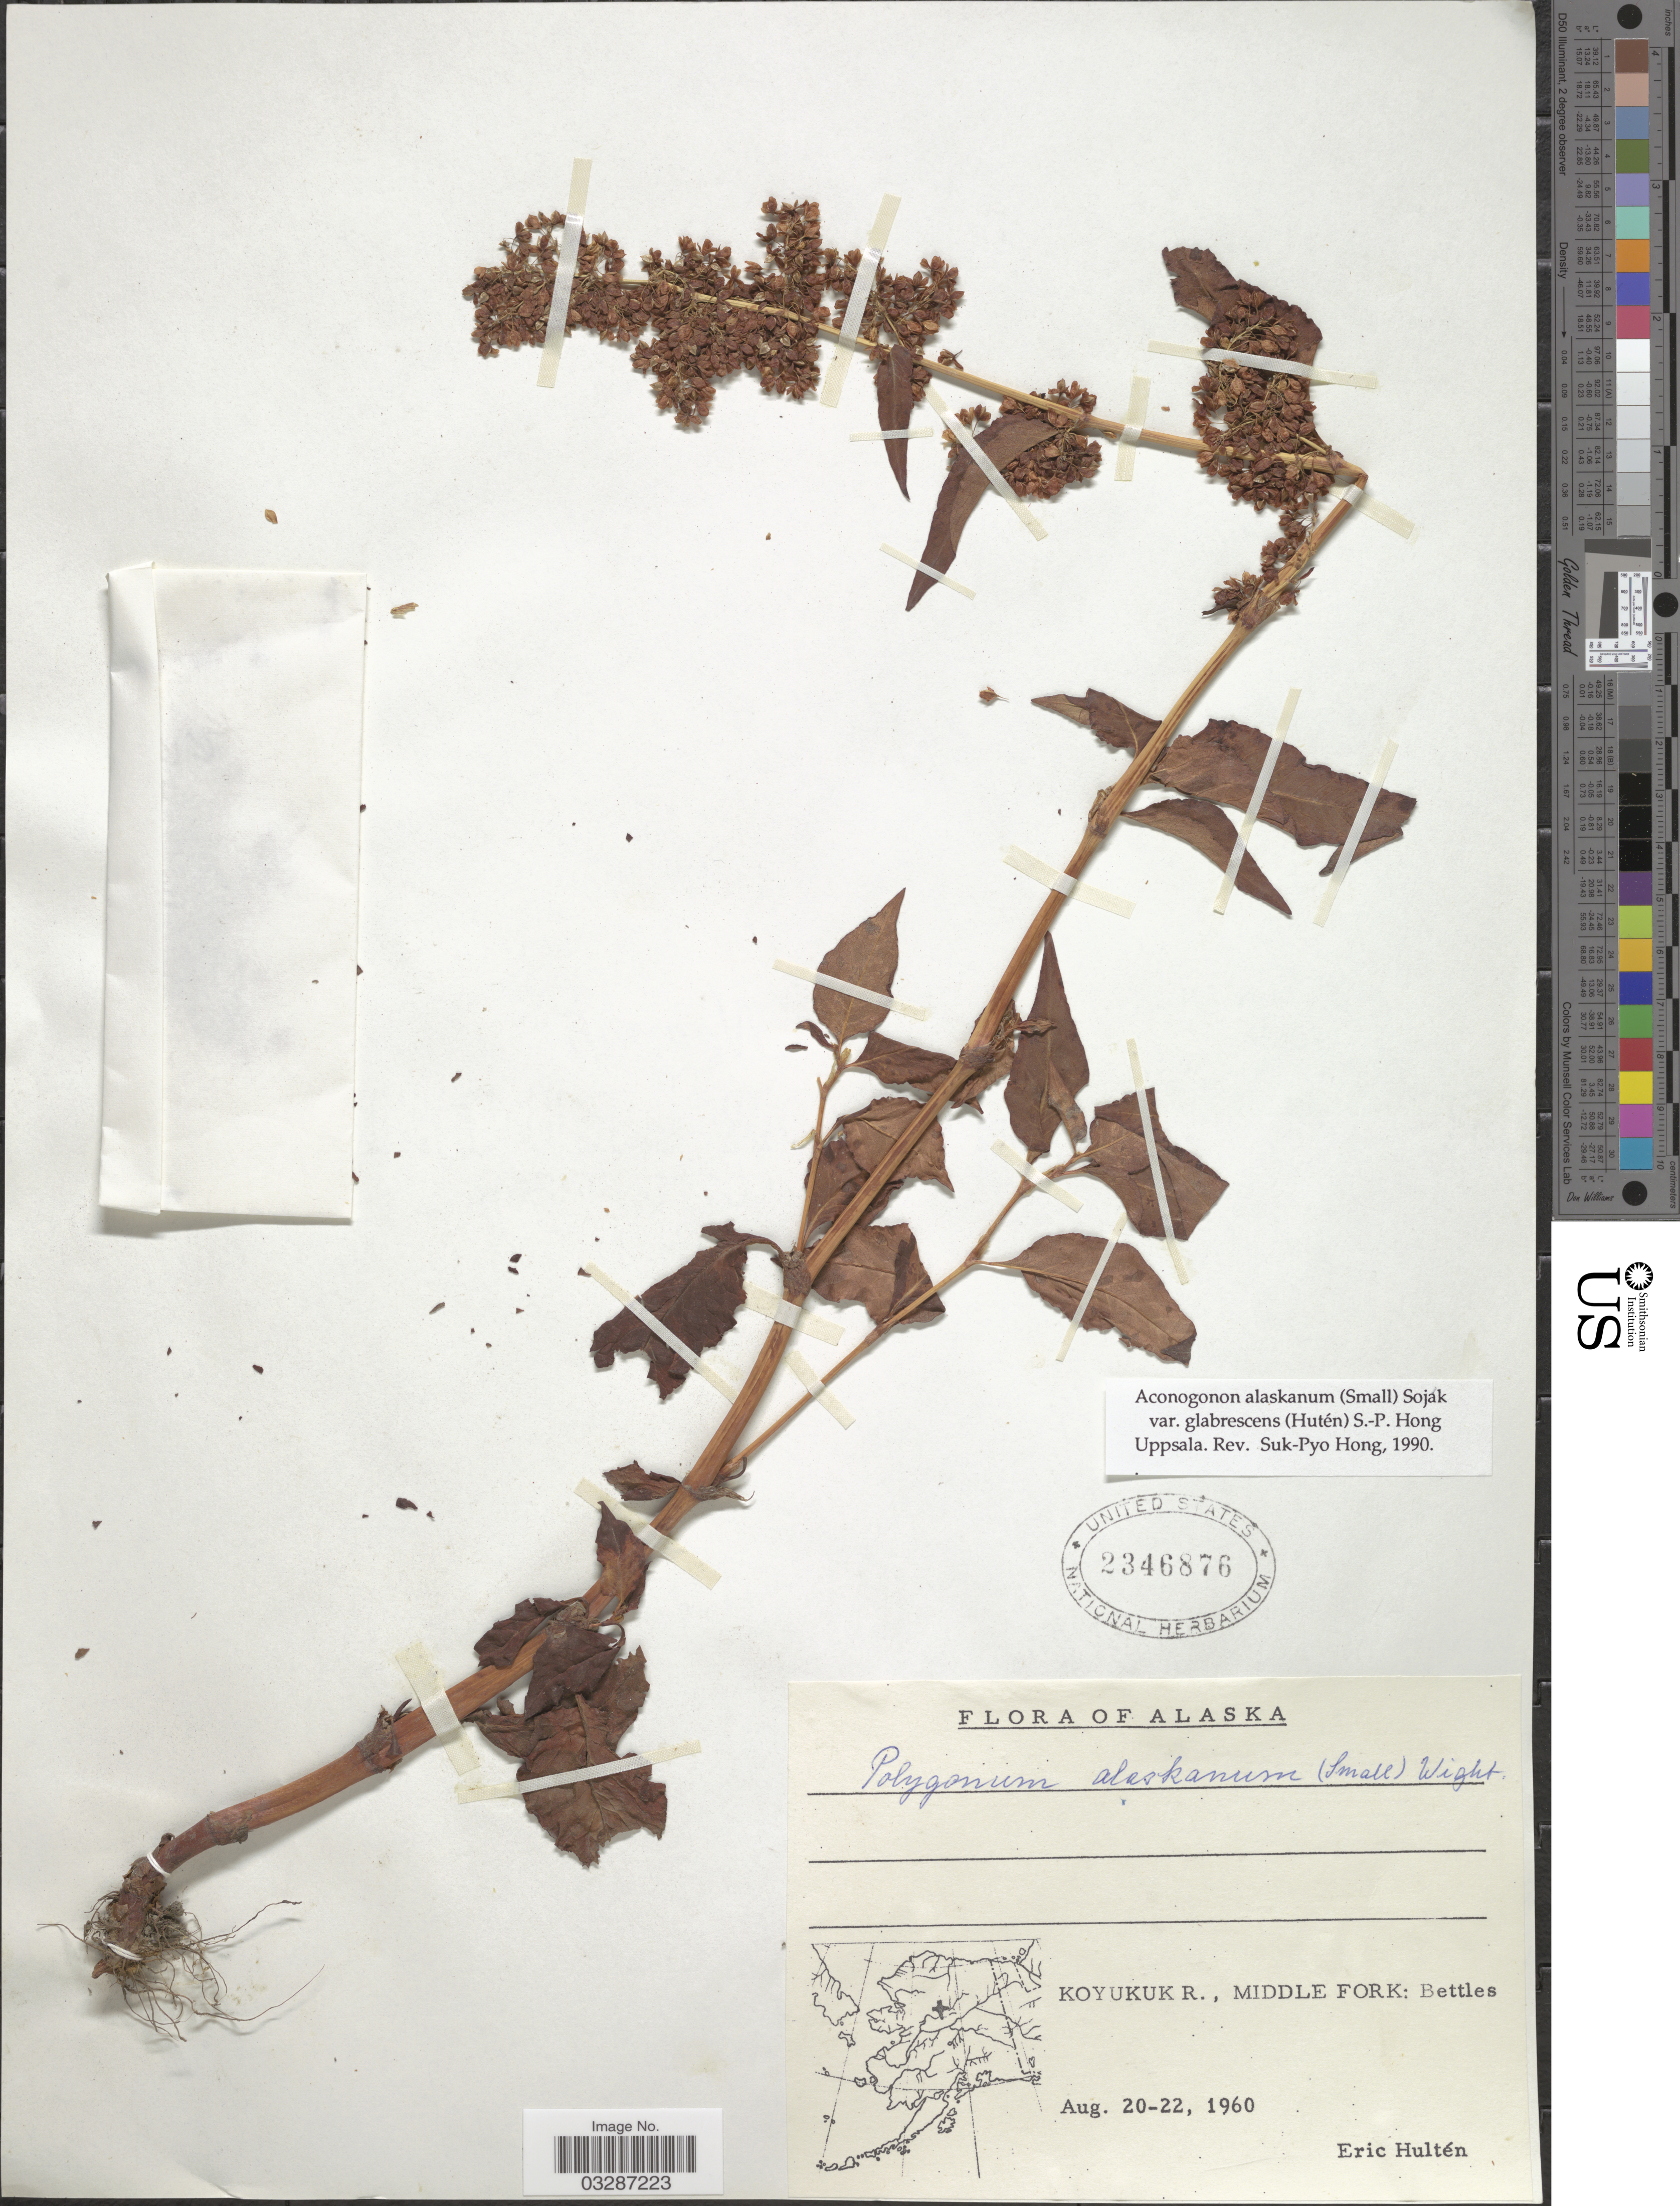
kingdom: Plantae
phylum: Tracheophyta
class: Magnoliopsida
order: Caryophyllales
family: Polygonaceae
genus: Koenigia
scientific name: Koenigia alaskana var. glabrescens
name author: (Hultén) T.M. Schust. & Reveal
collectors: E. G. Hultén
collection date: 1960-08-20/1960-08-22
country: United States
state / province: Alaska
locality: Koyukuk R., Middle Fork: Bettles.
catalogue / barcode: US 2346876